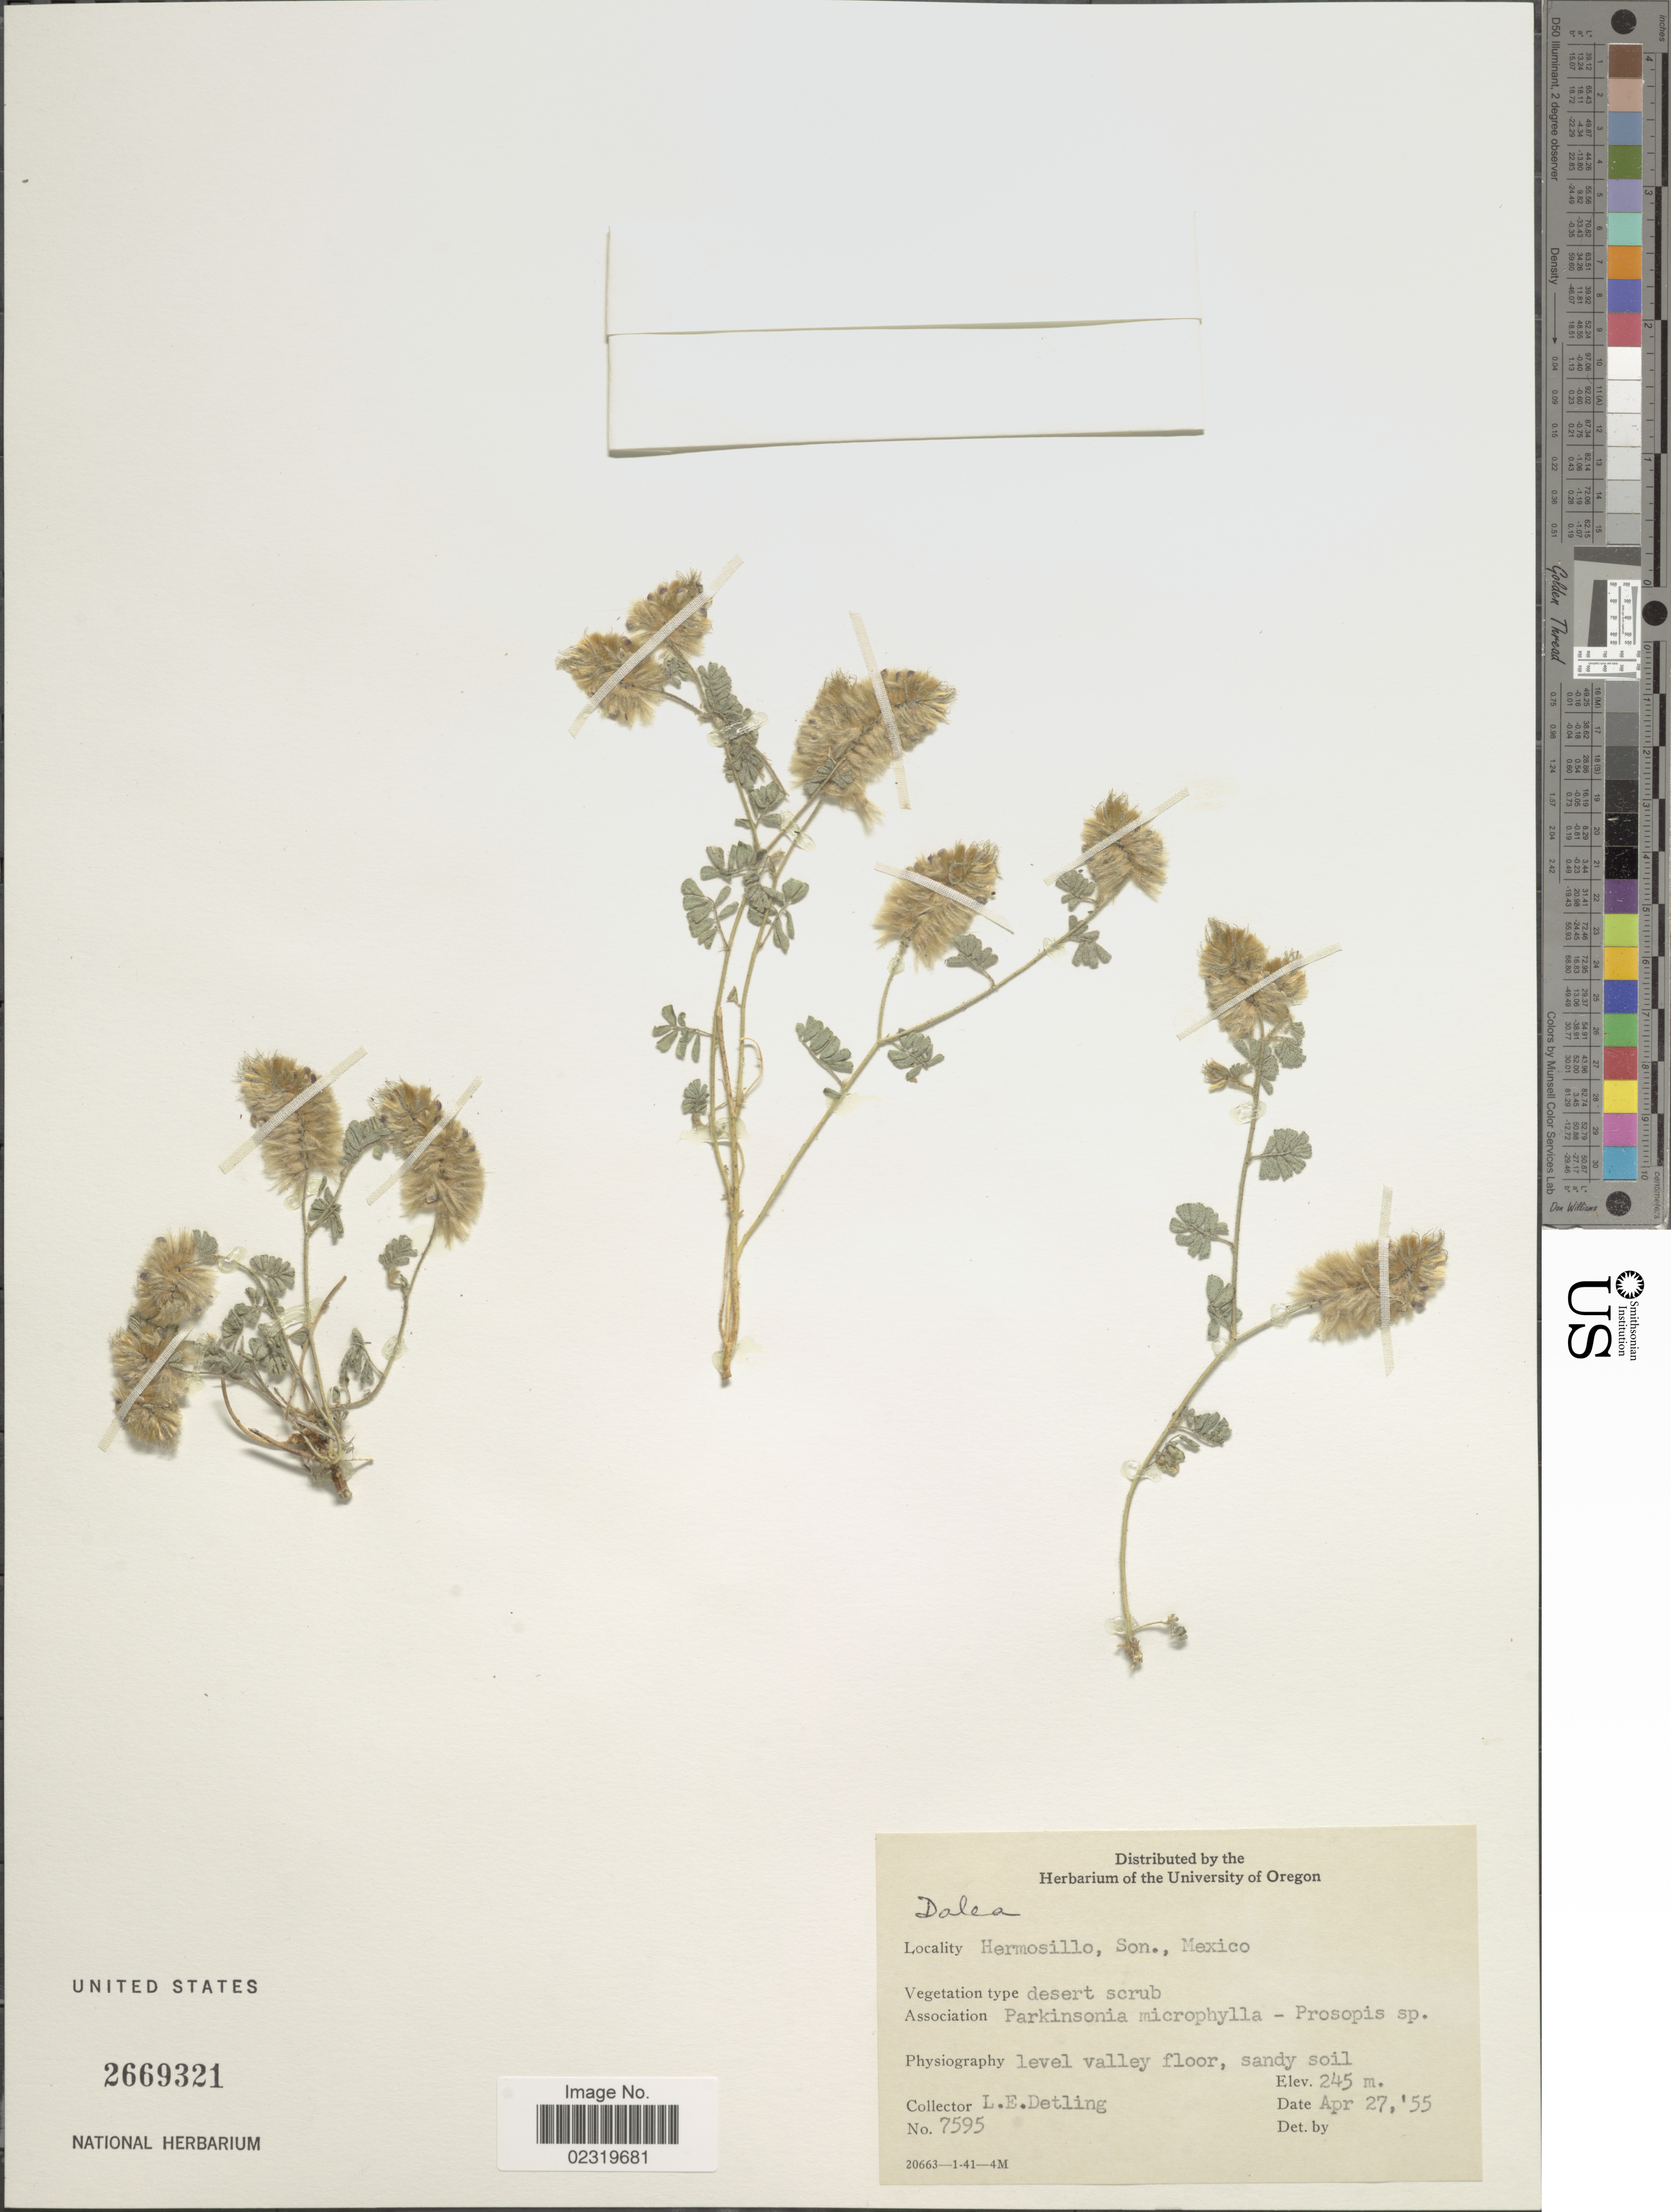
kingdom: Plantae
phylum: Tracheophyta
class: Magnoliopsida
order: Fabales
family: Fabaceae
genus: Dalea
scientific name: Dalea mollis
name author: Benth.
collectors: L. E. Detling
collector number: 7595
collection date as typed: Transcribed d/m/y: 27/4/55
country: Mexico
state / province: Sonora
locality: Hermosillo, Son.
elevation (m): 245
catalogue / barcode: US 2669321